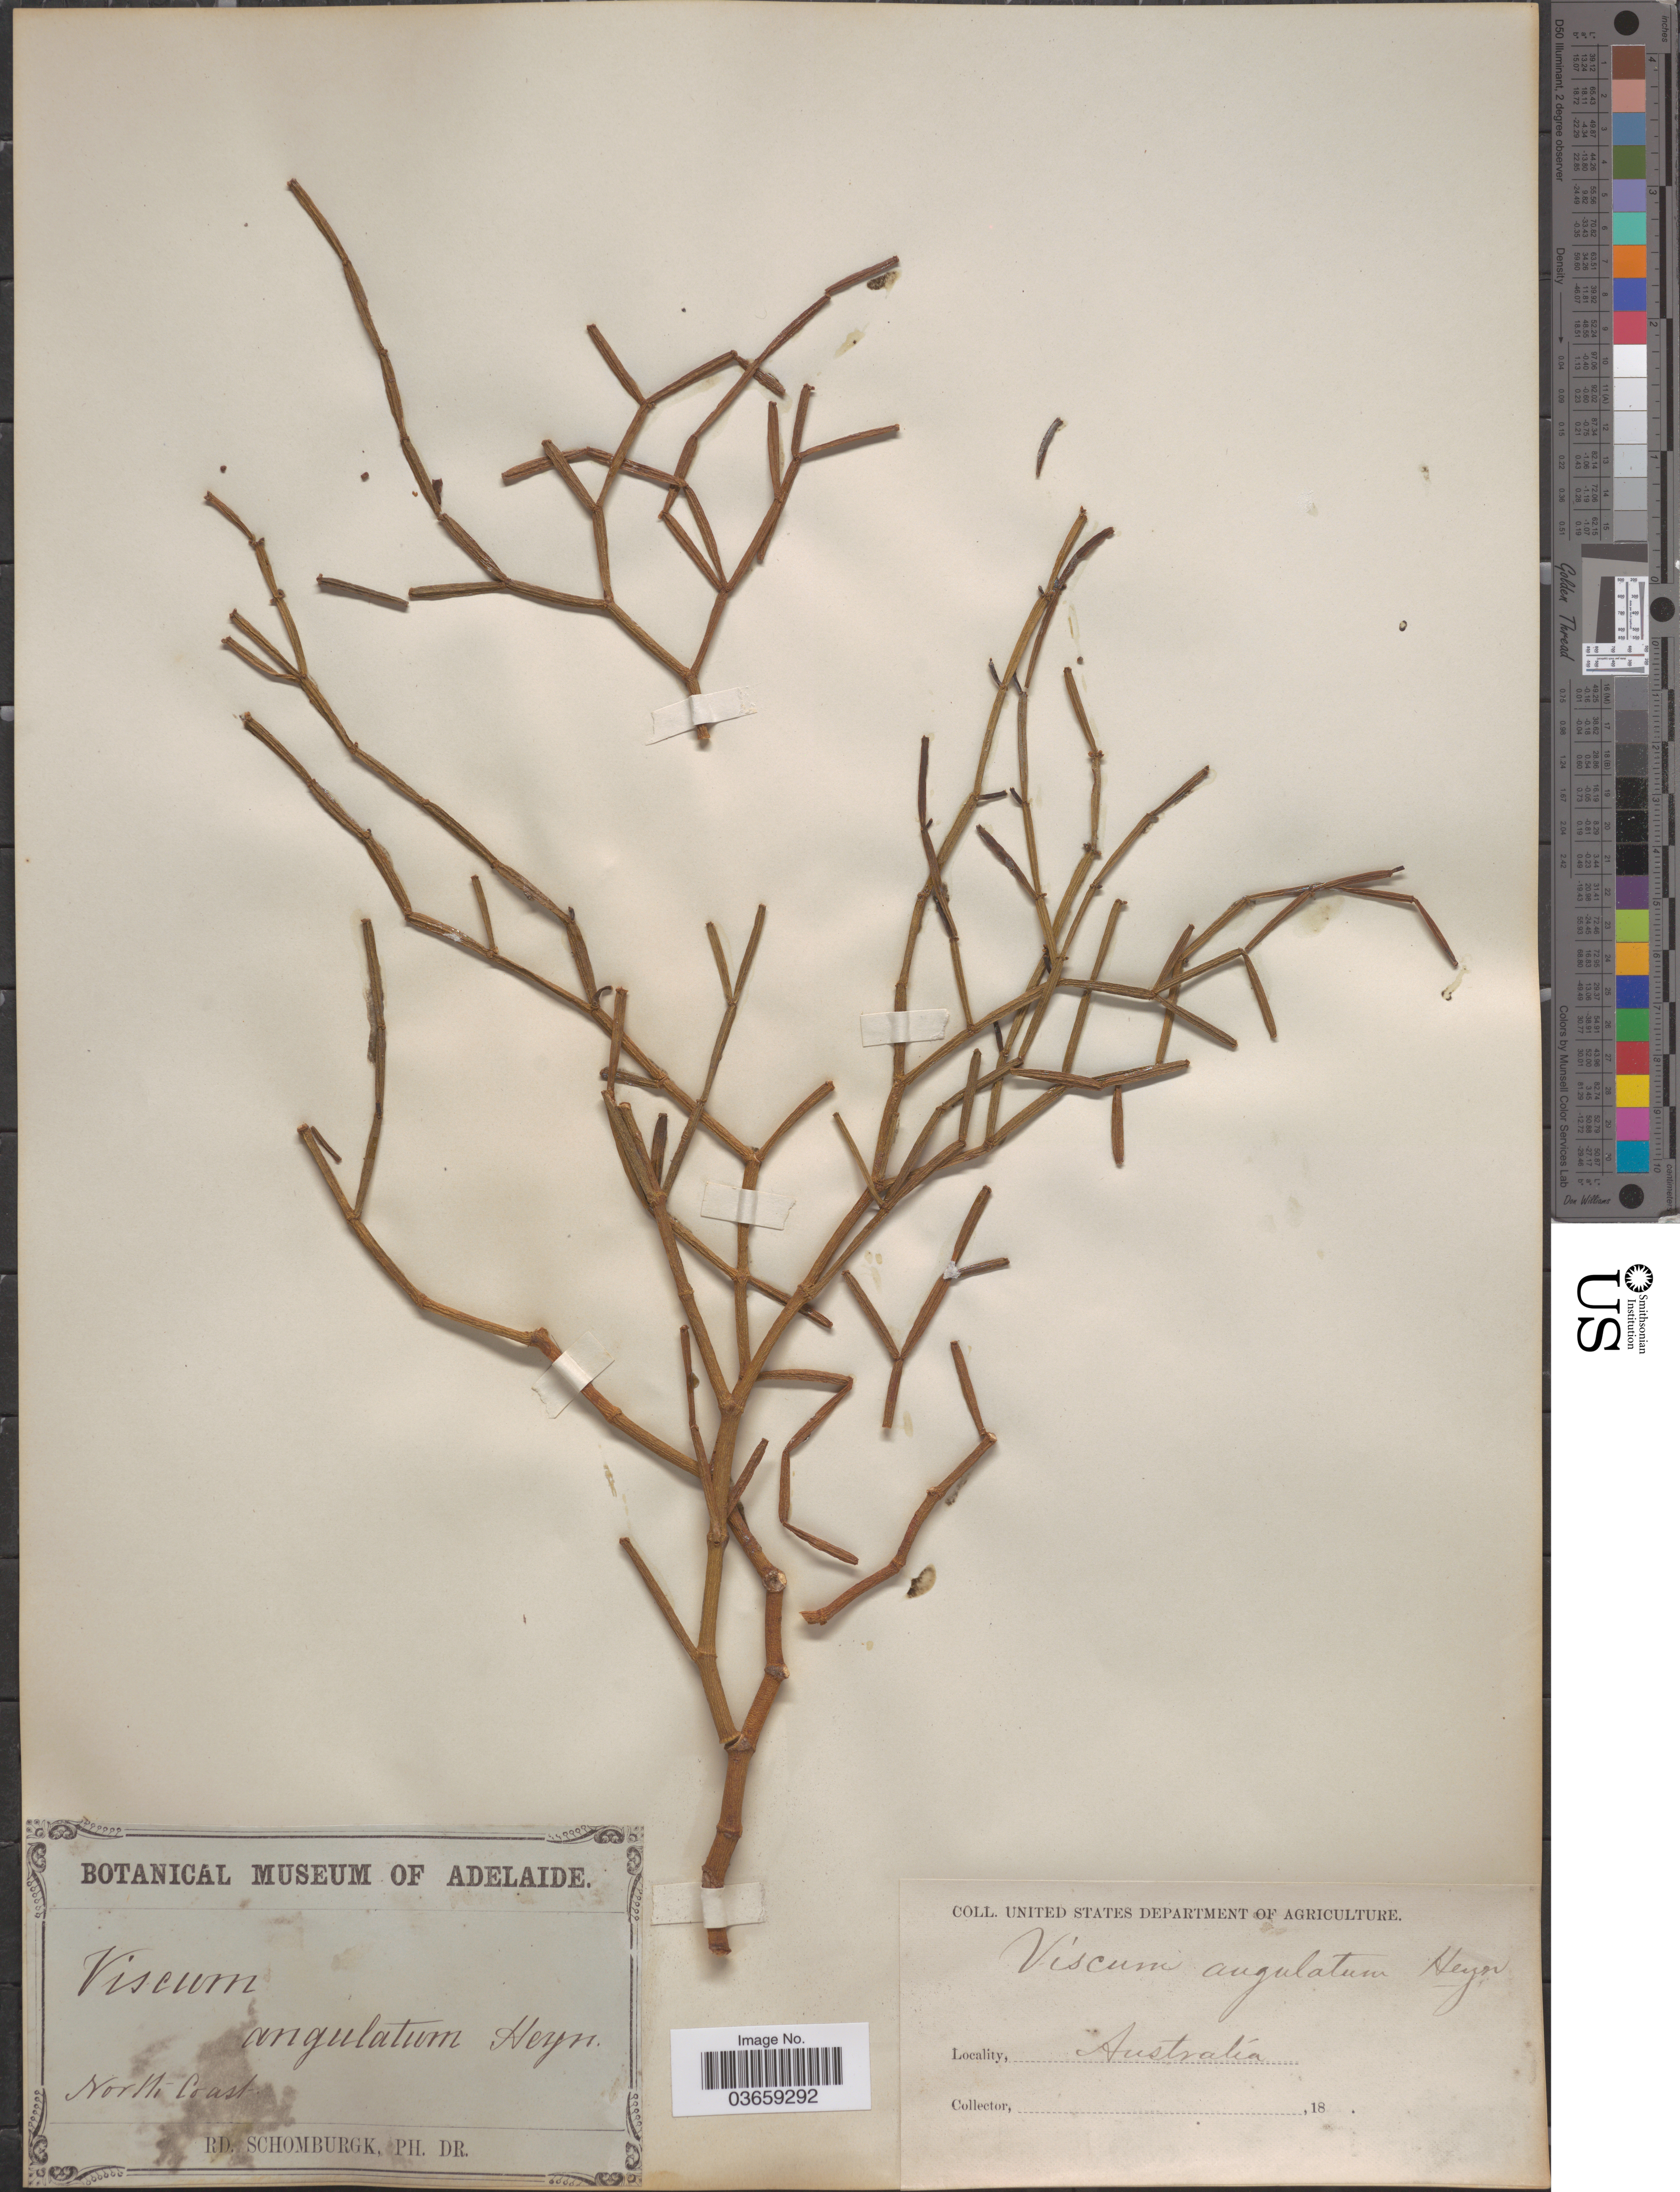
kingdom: Plantae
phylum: Tracheophyta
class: Magnoliopsida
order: Santalales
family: Viscaceae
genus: Viscum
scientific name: Viscum articulatum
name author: Burm. f.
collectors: M. R. Schomburgk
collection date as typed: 18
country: Australia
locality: North Coast.